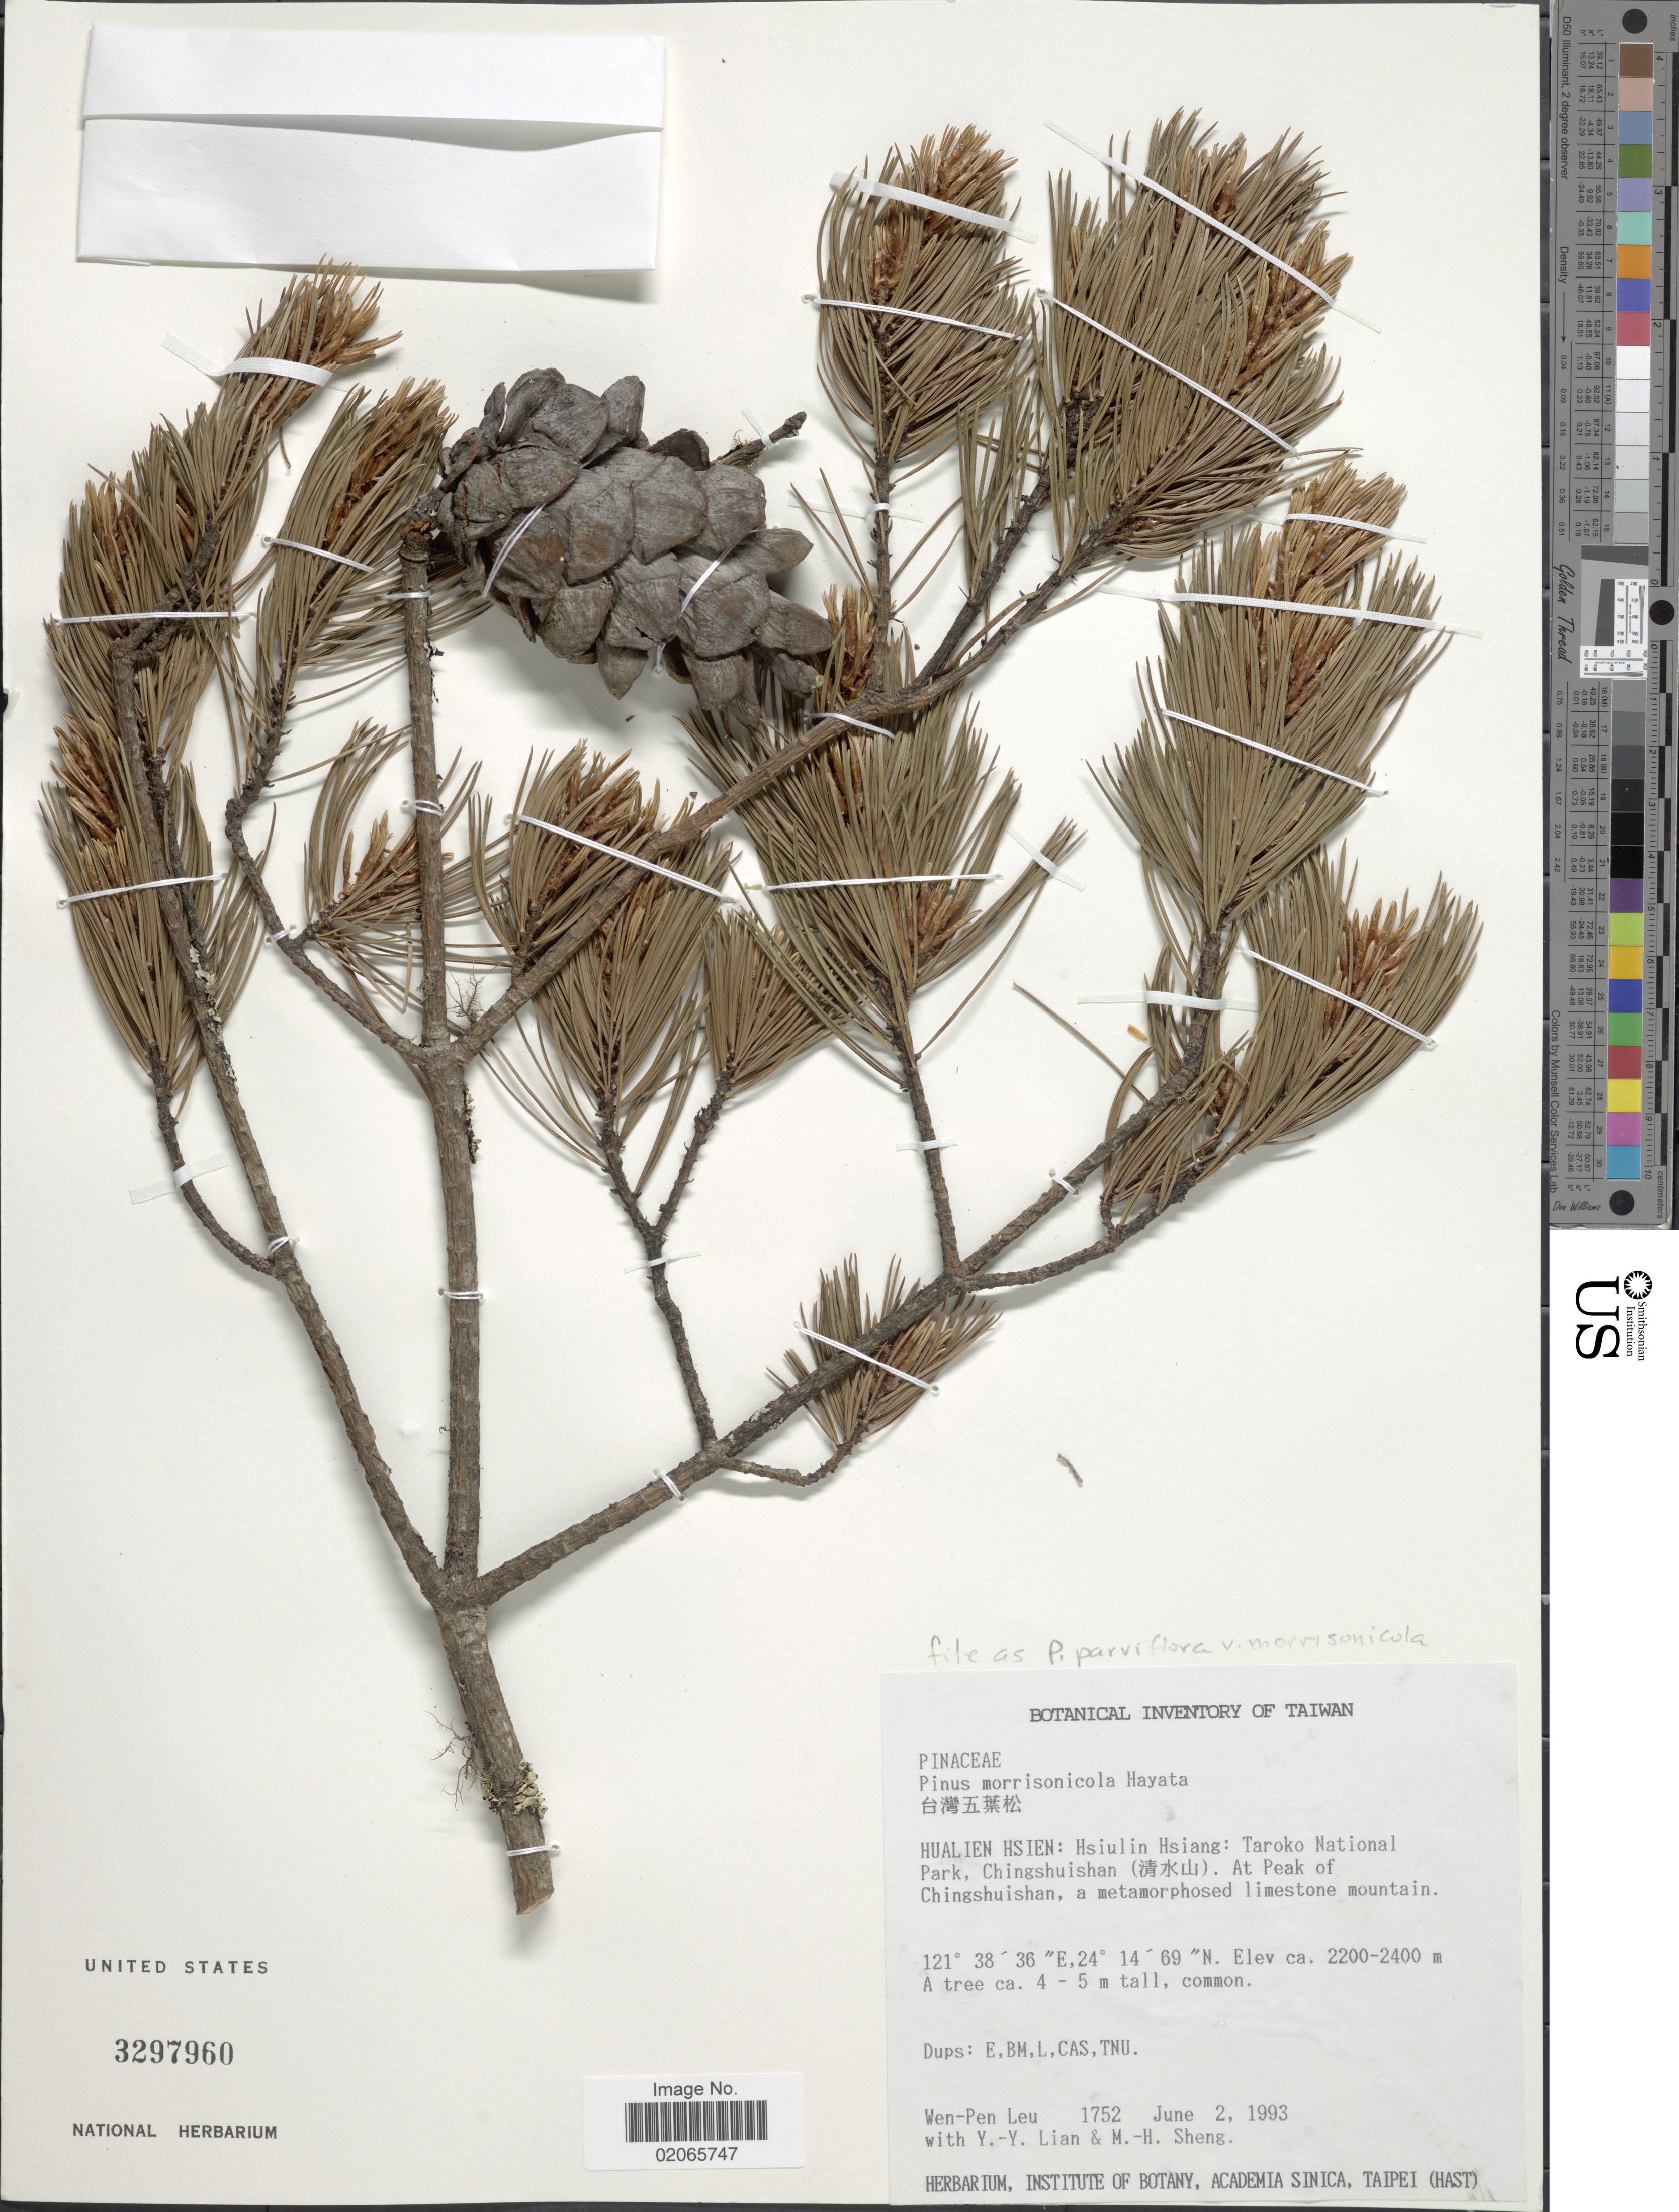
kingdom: Plantae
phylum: Tracheophyta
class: Pinopsida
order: Pinales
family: Pinaceae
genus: Pinus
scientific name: Pinus parviflora var. morrisonicola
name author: (Hayata) C.L. Wu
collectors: W. Leu, Y. Lian & M. Sheng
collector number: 1752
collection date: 1993-06-02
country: Taiwan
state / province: Hualien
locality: Hualien Hsien: Hsiulin Hsiang: Taroko National Park, Chingshuishan, At Peak of Chingshuishan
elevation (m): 2200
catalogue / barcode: US 3297960